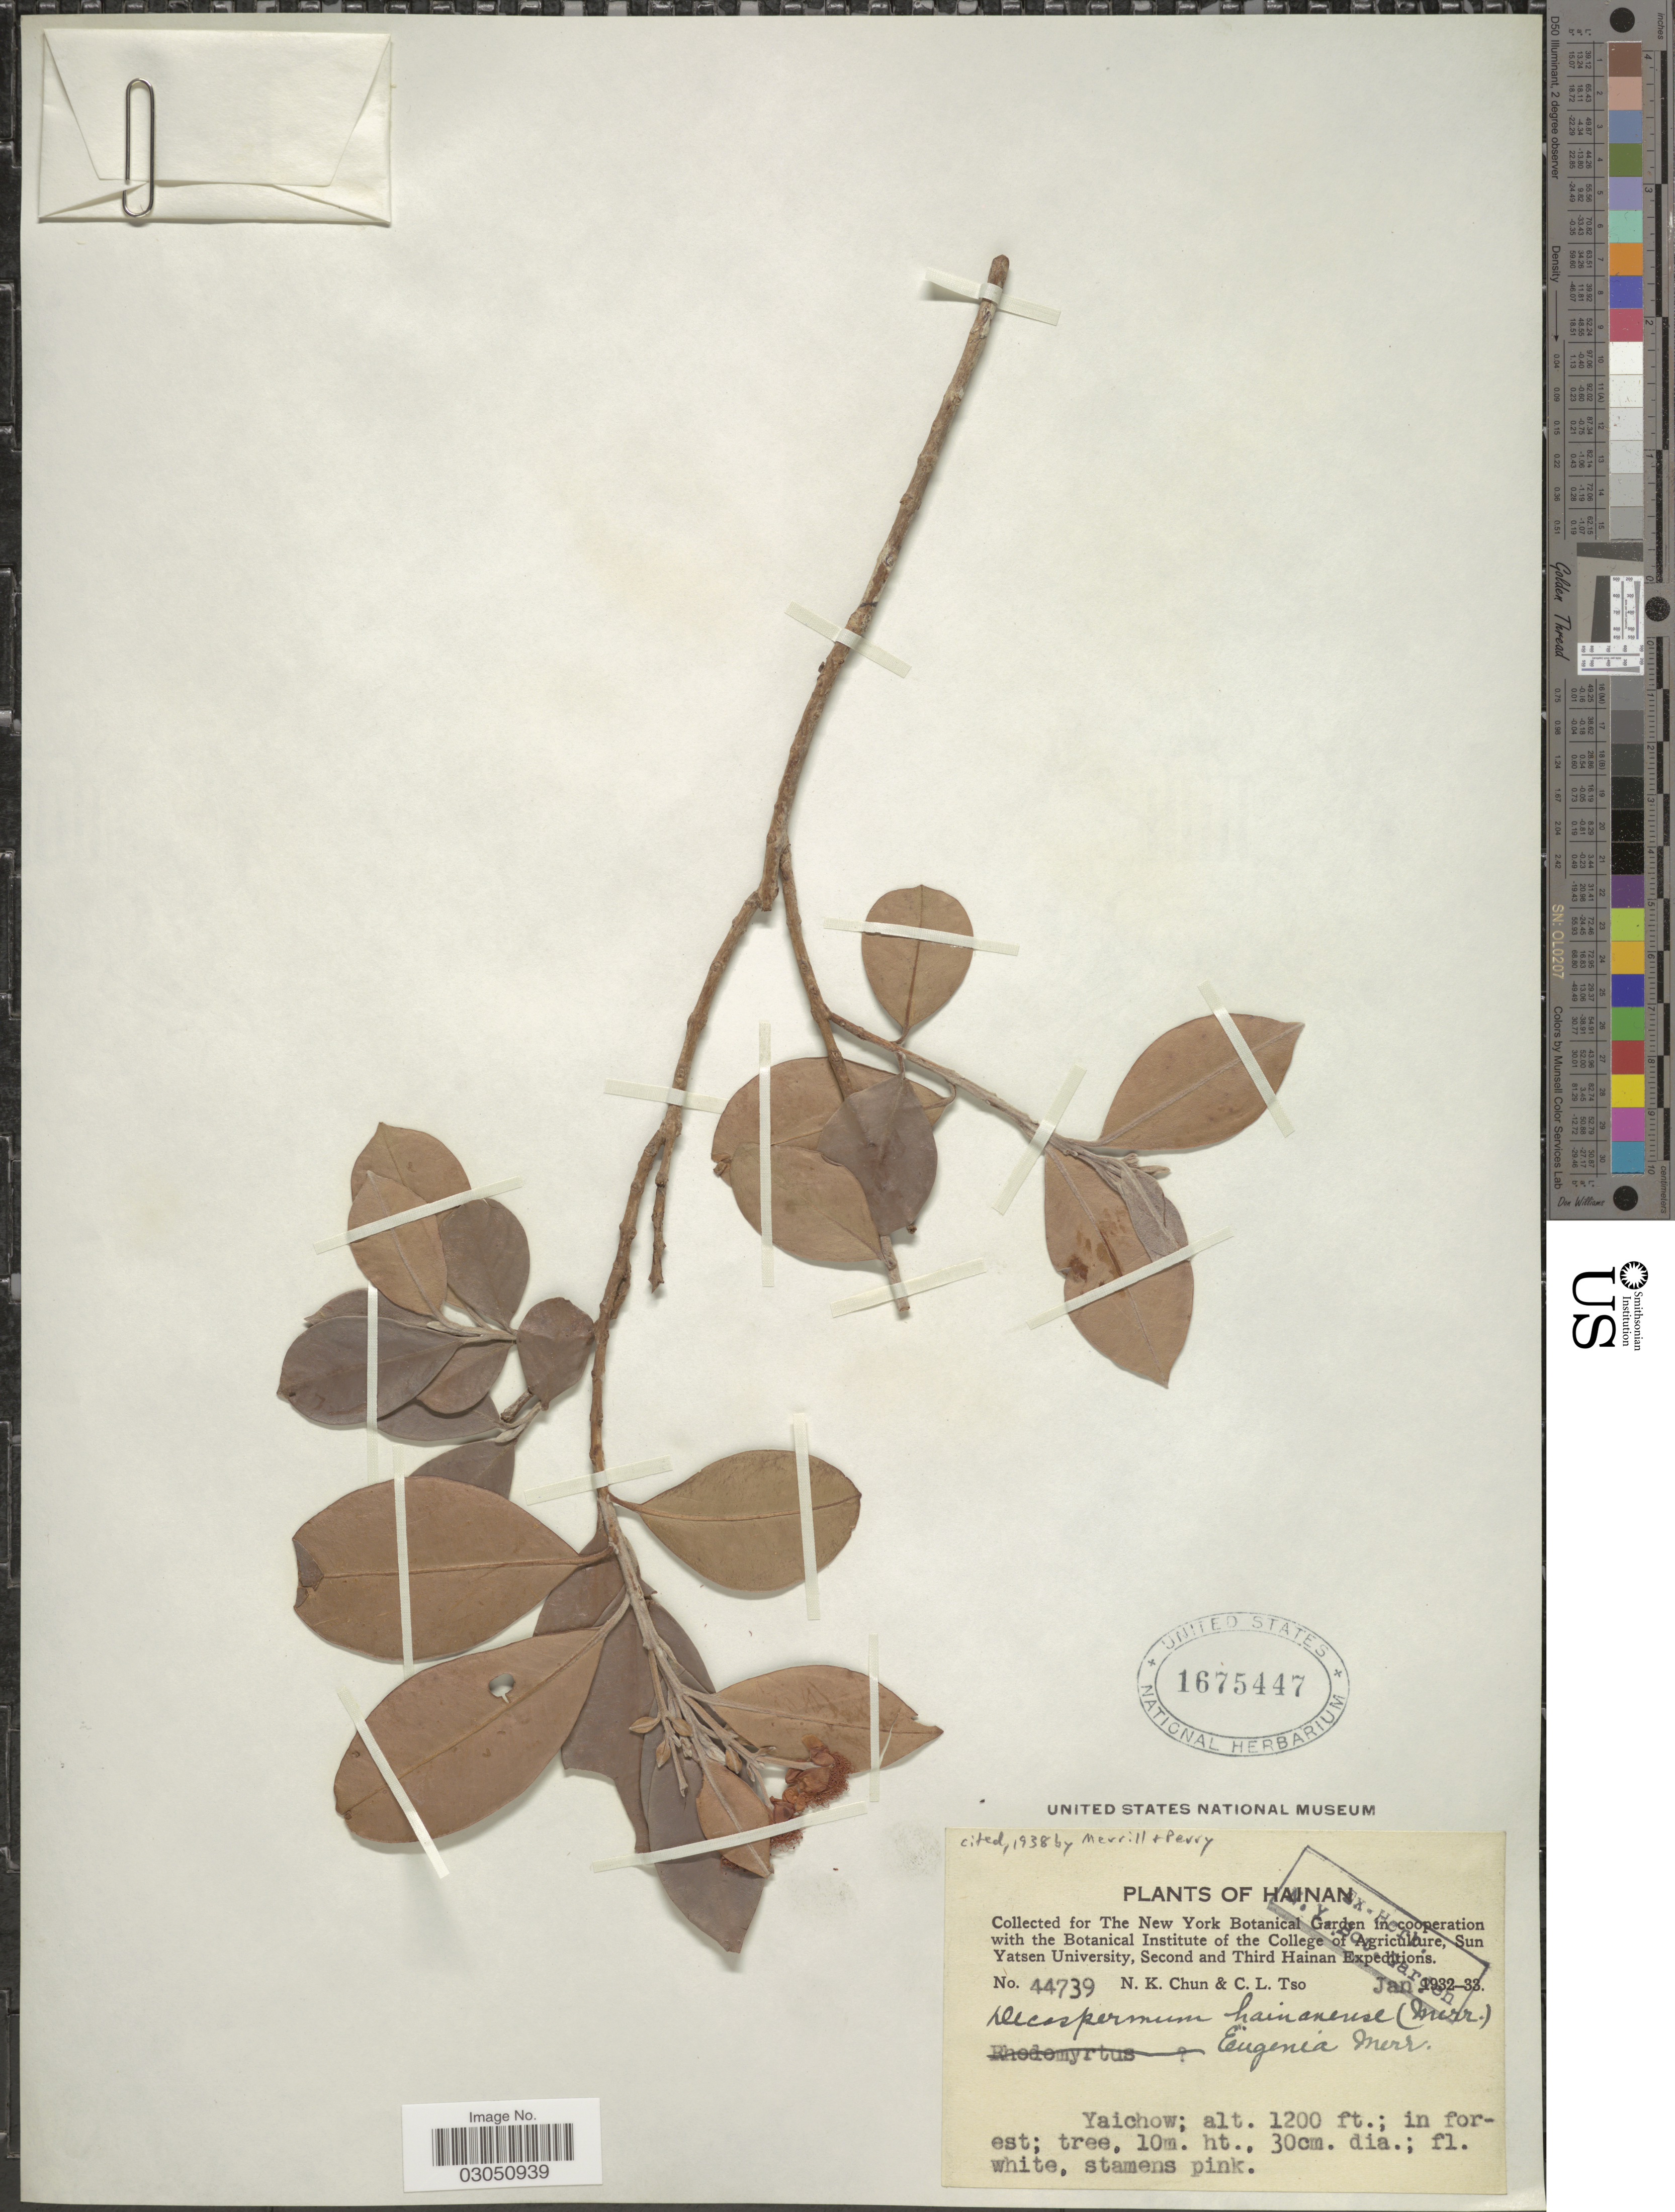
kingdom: Plantae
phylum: Tracheophyta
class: Magnoliopsida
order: Myrtales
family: Myrtaceae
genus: Decaspermum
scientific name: Decaspermum hainanense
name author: (Merr.) Merr.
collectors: N. K. Chun & C. Tso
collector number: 44739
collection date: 1932-01/1933-01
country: China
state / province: Hainan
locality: Yaichow; in forest.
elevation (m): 366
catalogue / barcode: US 1675447